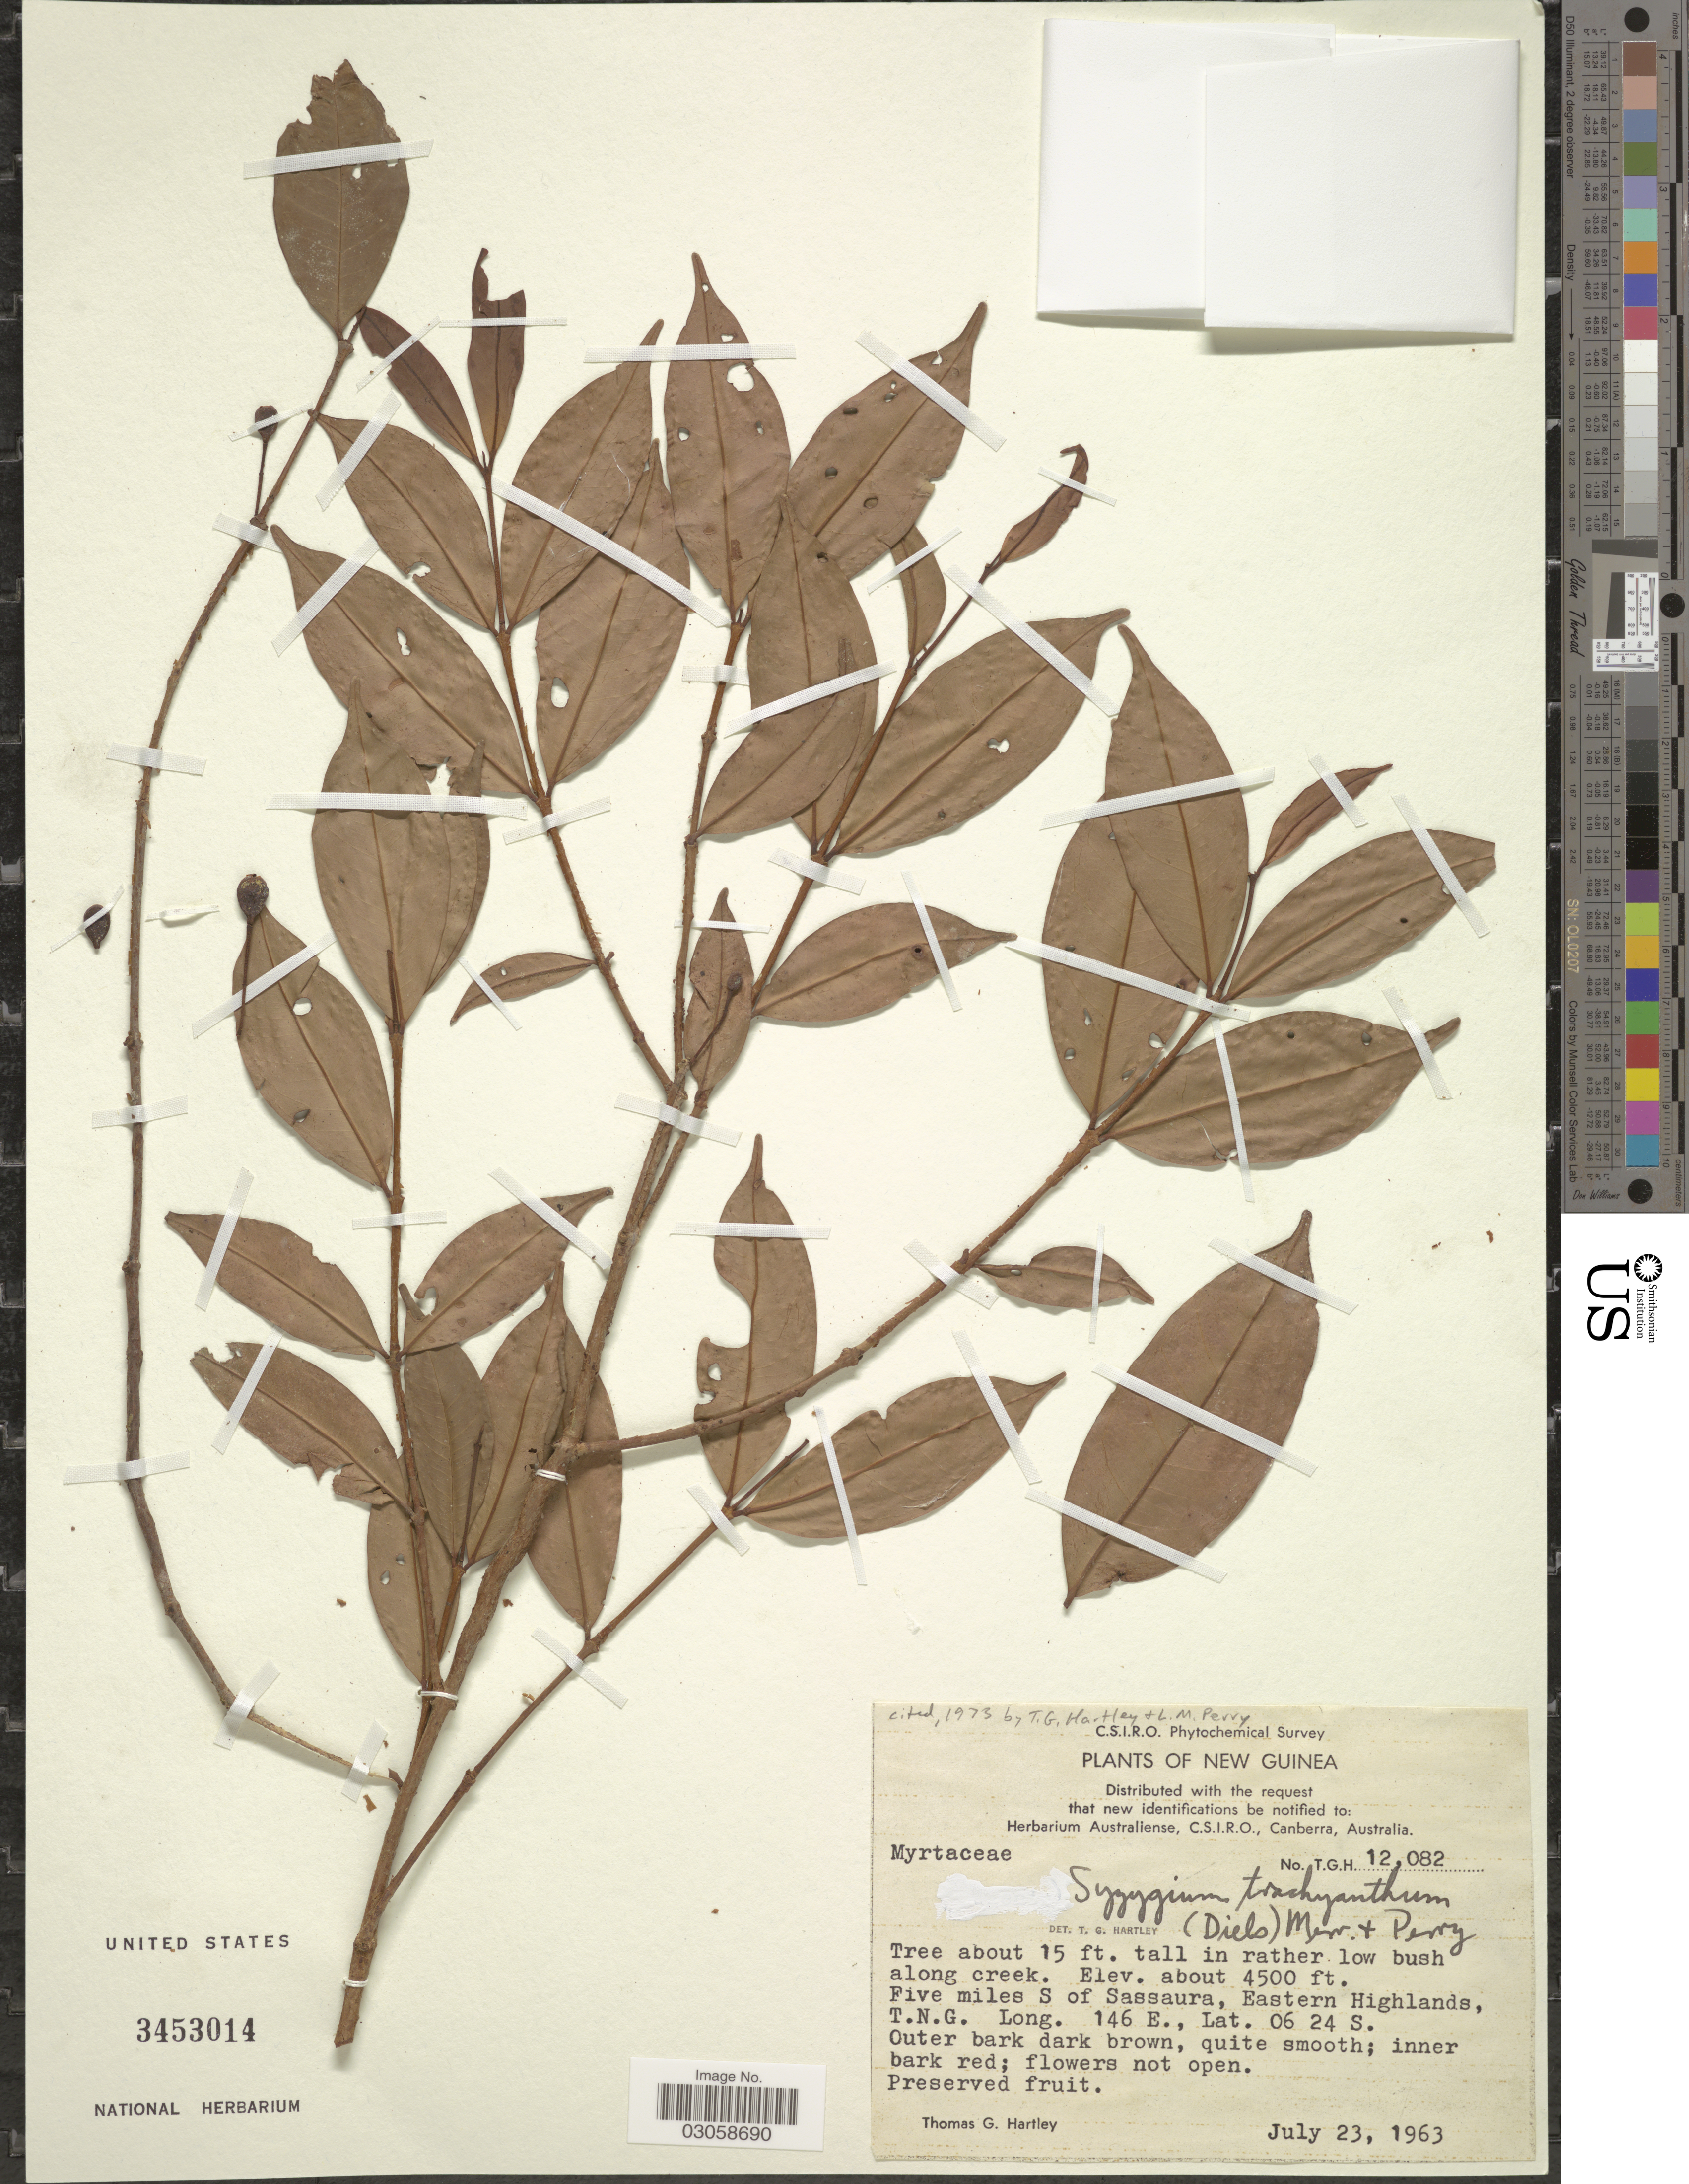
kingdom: Plantae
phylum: Tracheophyta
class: Magnoliopsida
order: Myrtales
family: Myrtaceae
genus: Syzygium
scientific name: Syzygium trachyanthum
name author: (Diels) Merr. & L.M. Perry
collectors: T. G. Hartley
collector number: T.G.H. 12082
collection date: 1963-07-23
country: Papua New Guinea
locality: New Guinea. In rather low bush along creek. Five miles S of Sassaura, Eastern Highlands, T.N.G.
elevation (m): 1372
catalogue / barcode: US 3453014